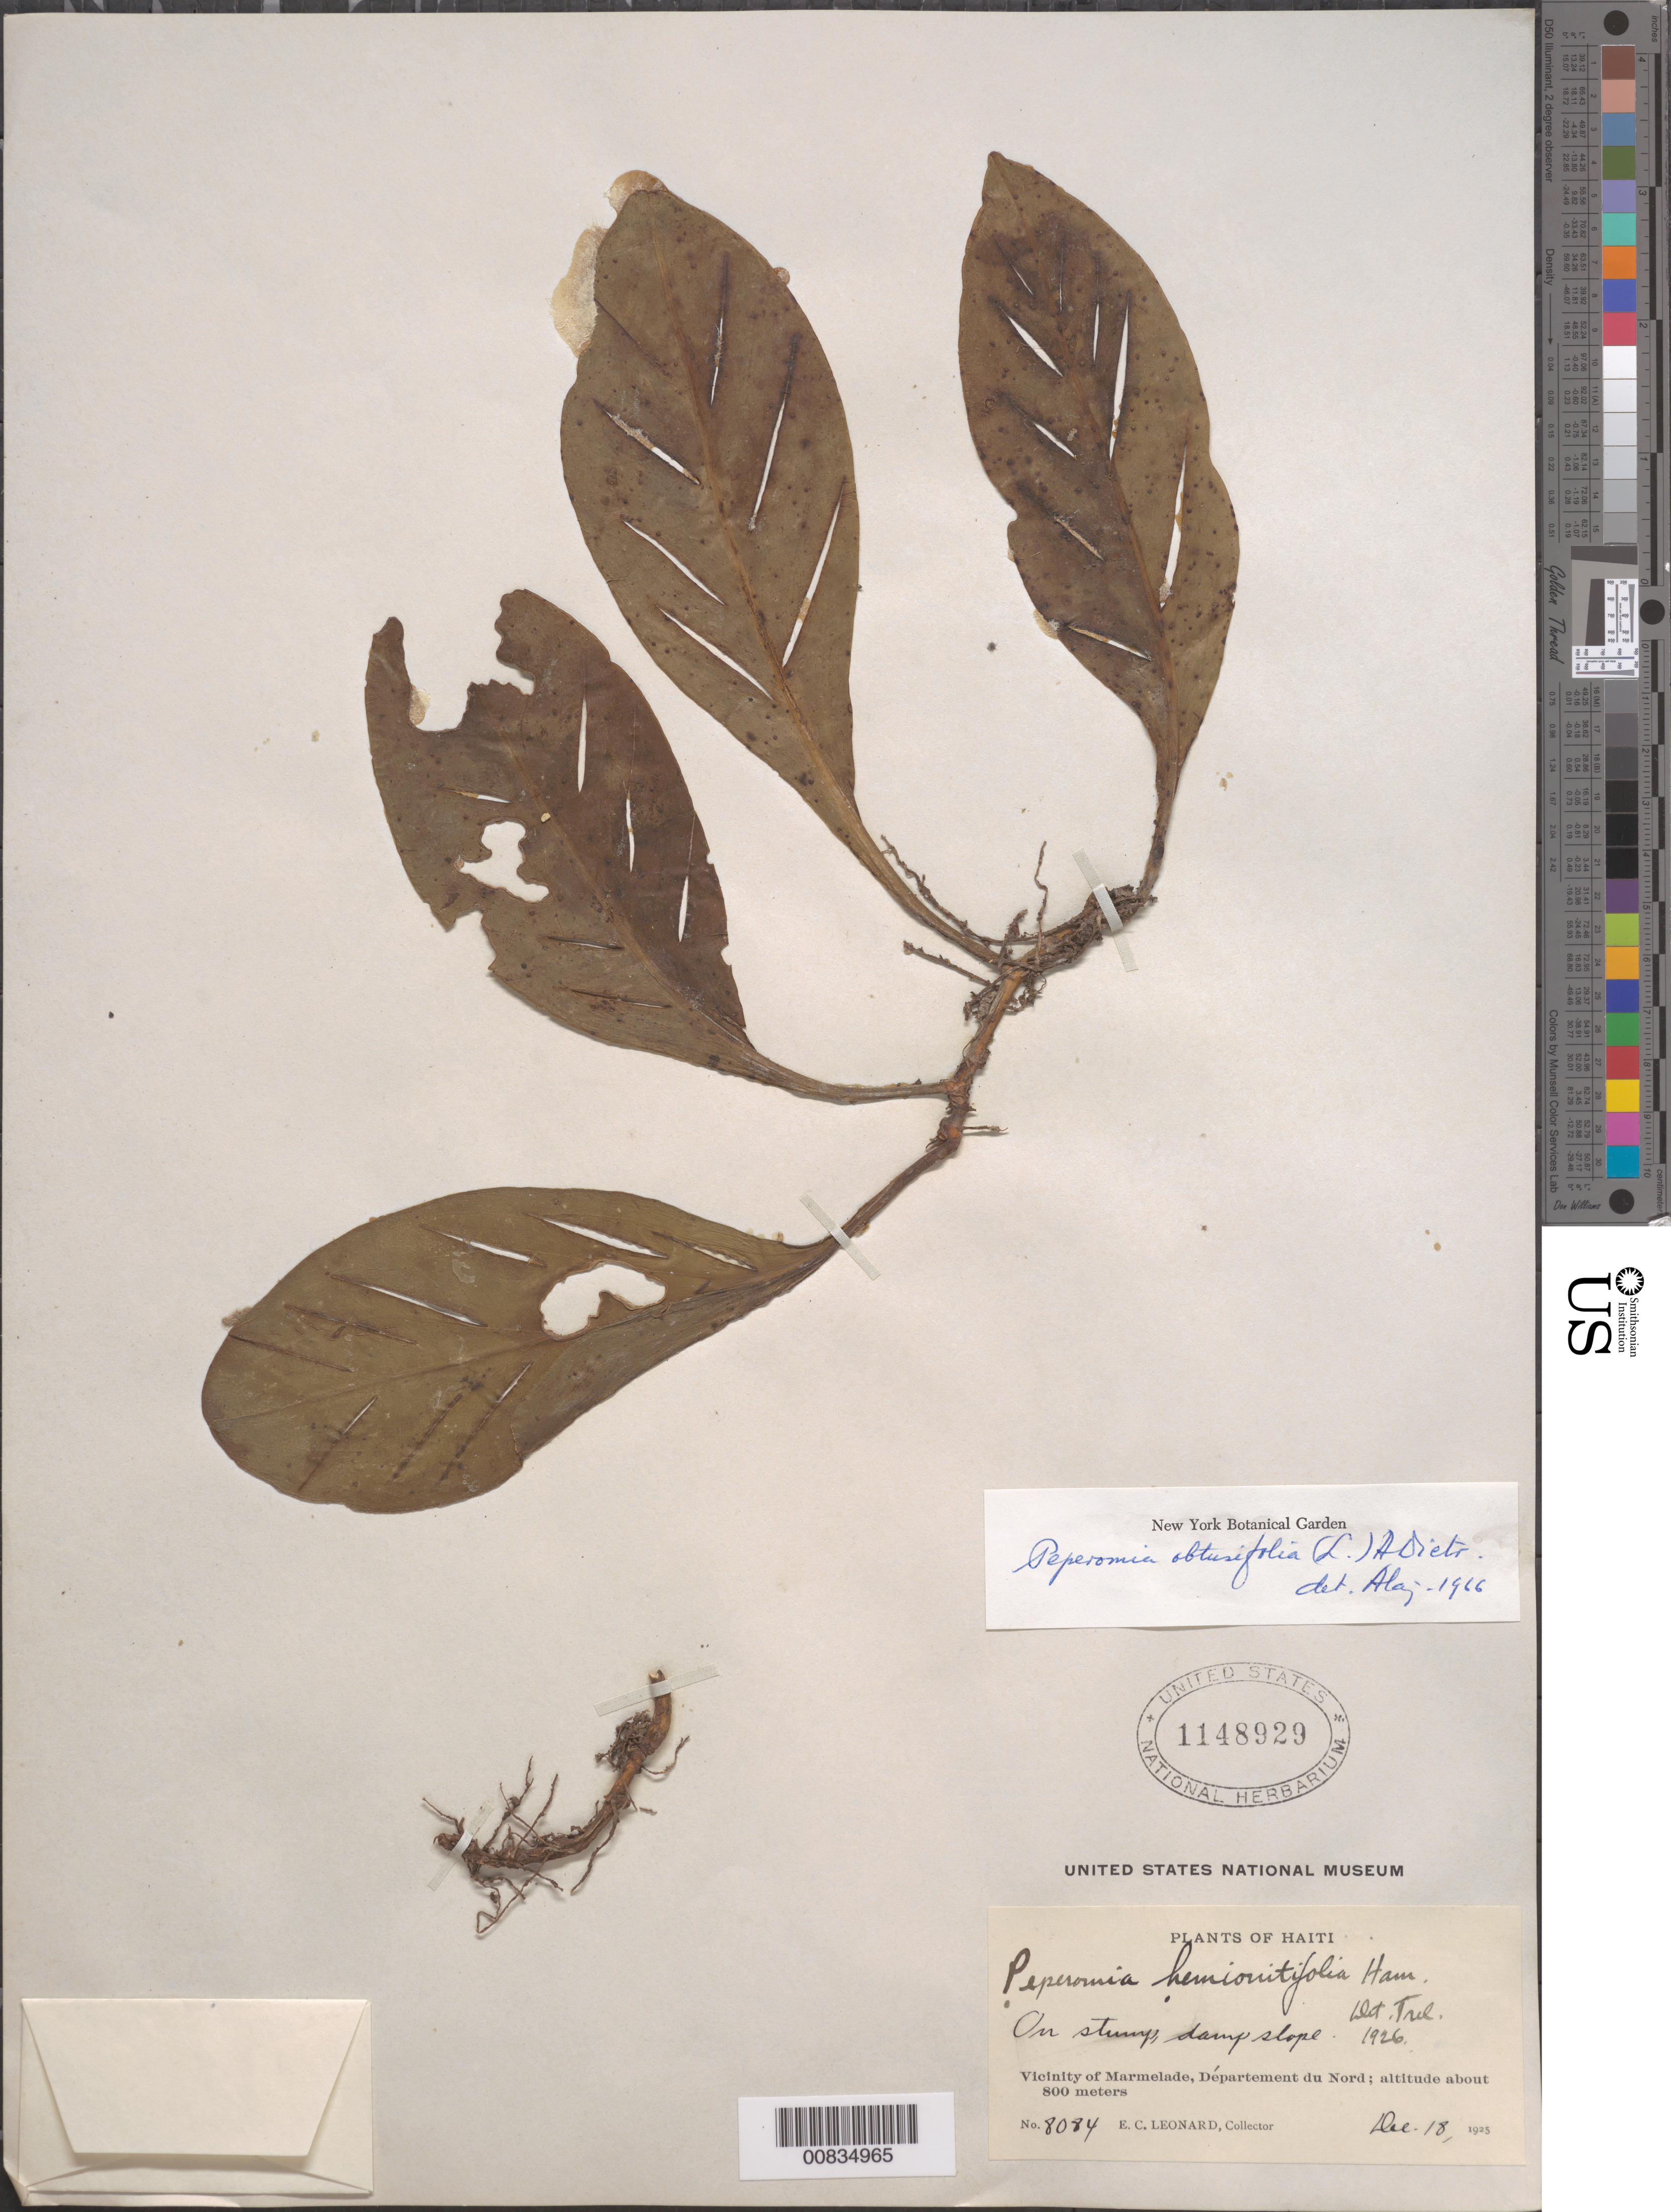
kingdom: Plantae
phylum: Tracheophyta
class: Magnoliopsida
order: Piperales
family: Piperaceae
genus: Peperomia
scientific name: Peperomia obtusifolia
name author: (L.) A. Dietr.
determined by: Liogier, Alain H.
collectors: E. C. Leonard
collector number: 8084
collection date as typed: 18 Dec 1925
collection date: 1925-12-18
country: Haiti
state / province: Nord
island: Hispaniola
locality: Vicinity of Marmelade.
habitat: On stump, damp slope.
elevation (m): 800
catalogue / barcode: US 1148929